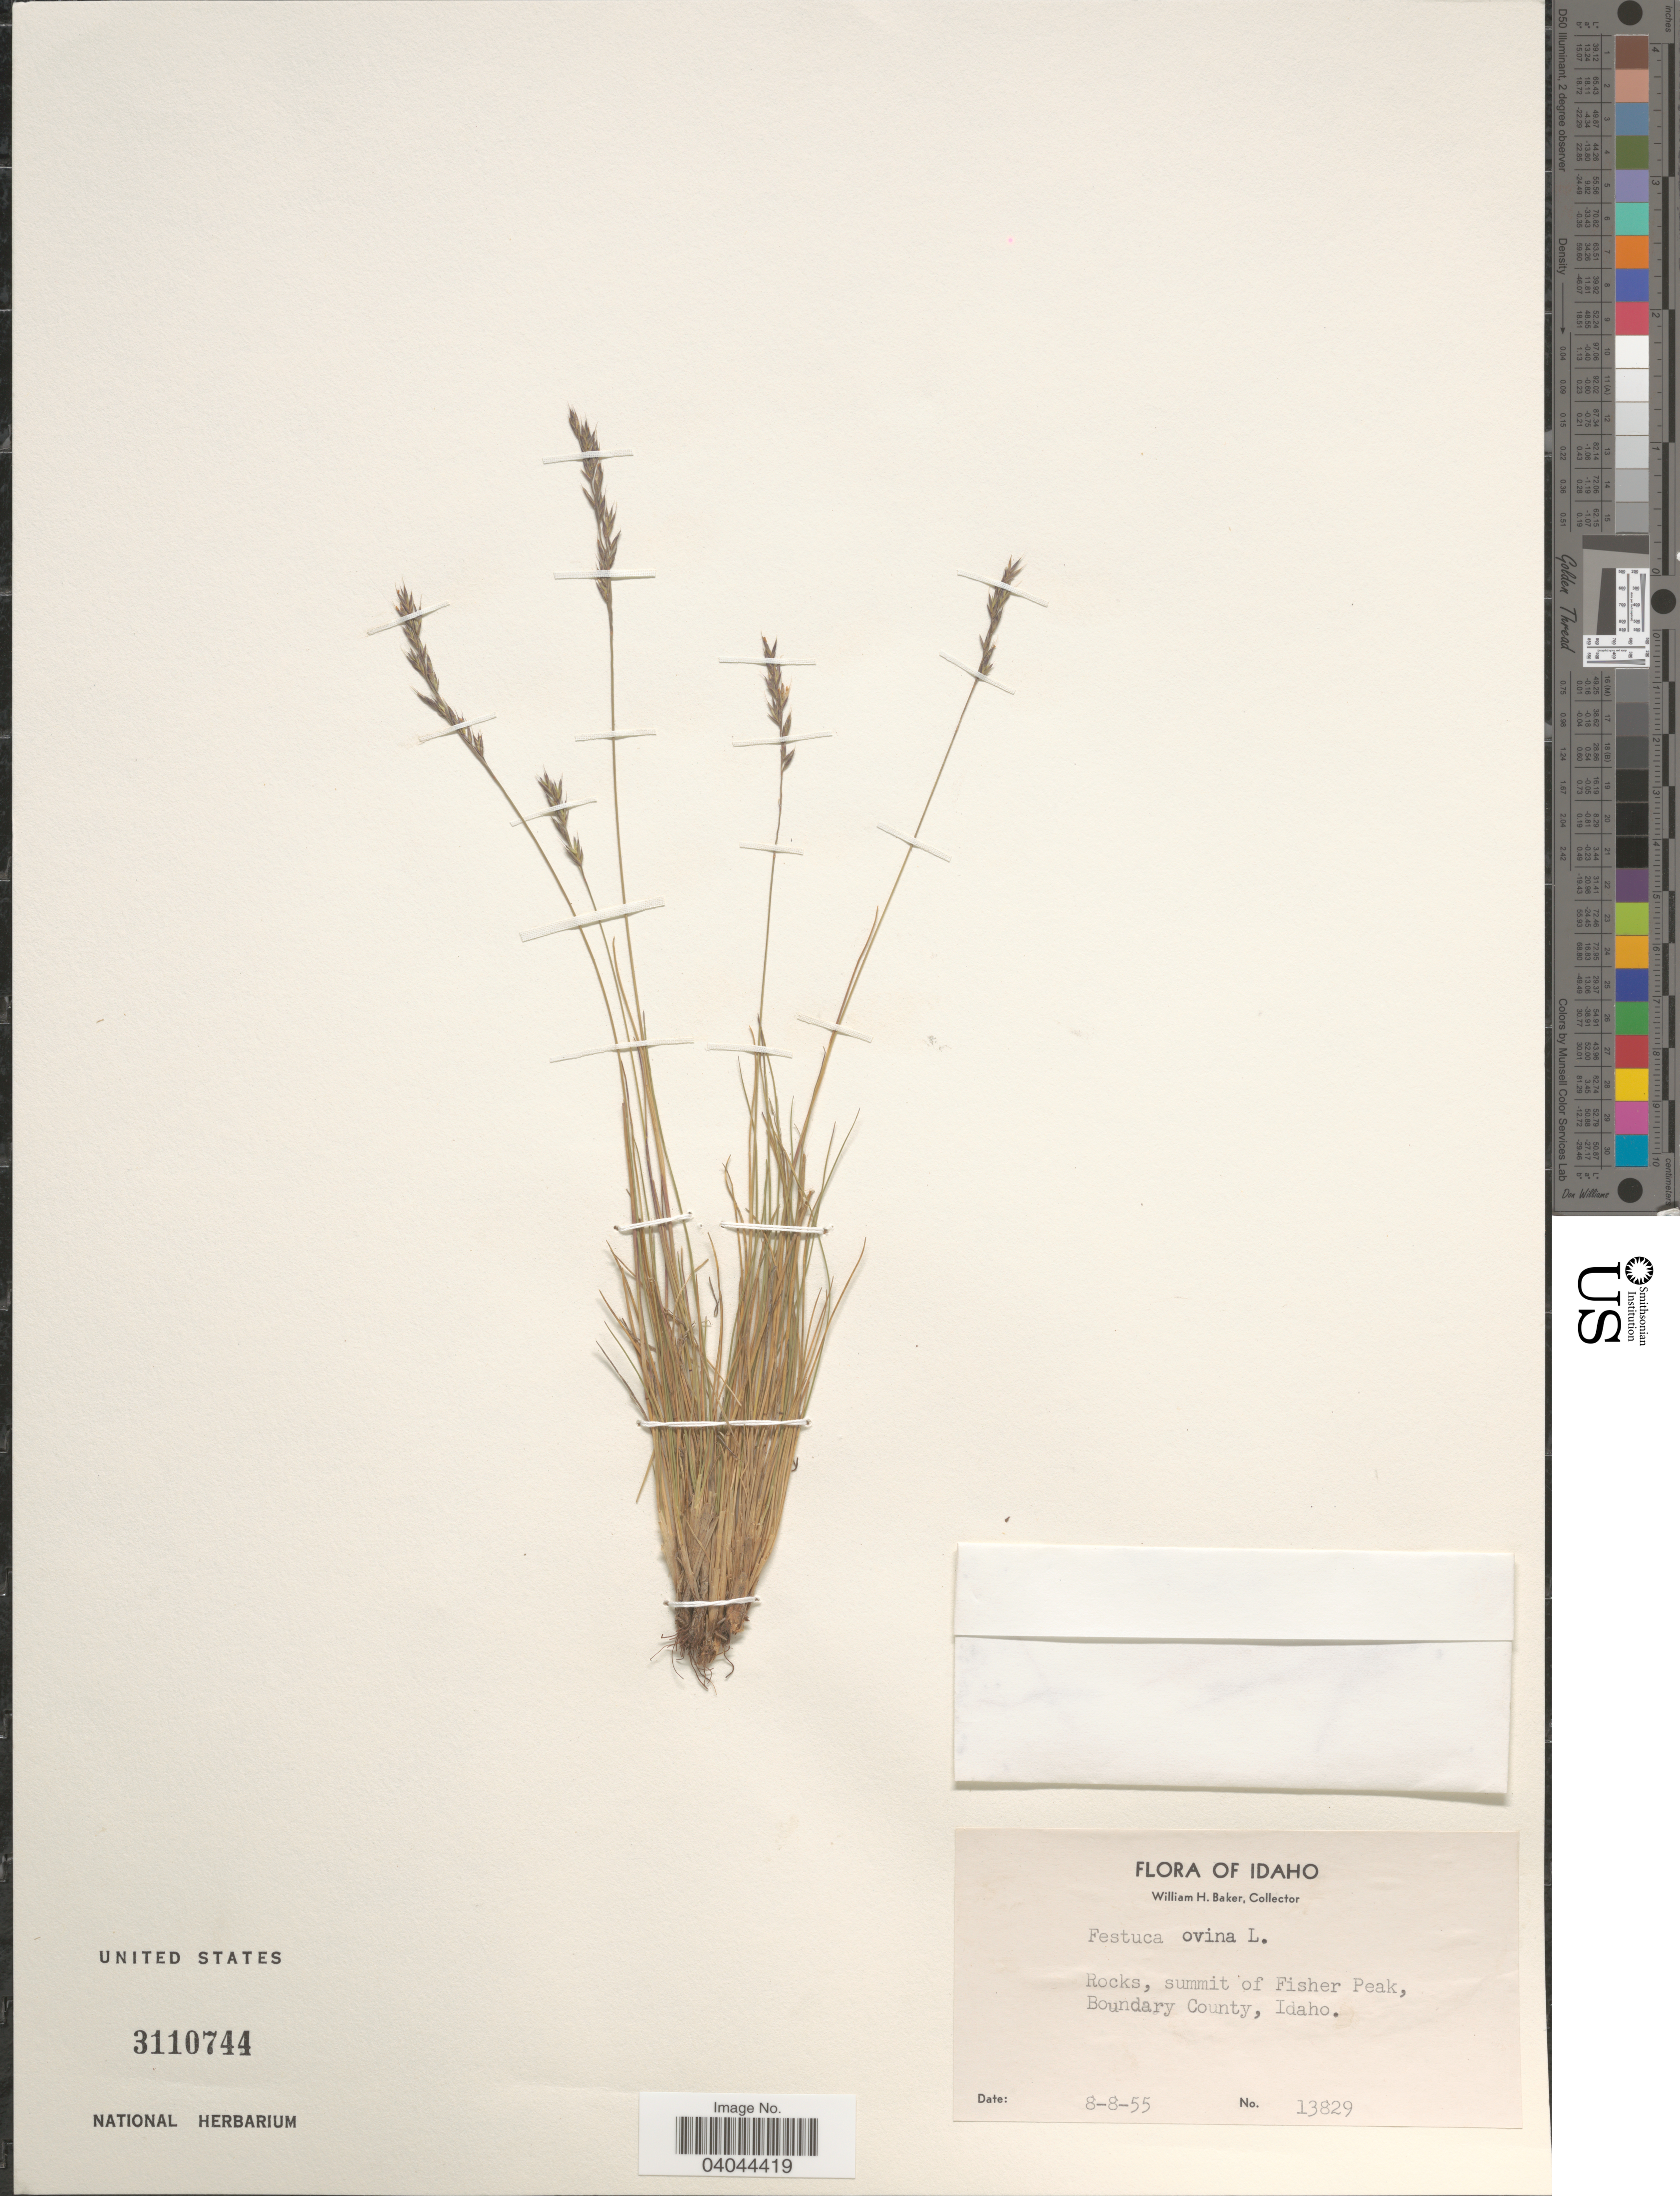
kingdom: Plantae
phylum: Tracheophyta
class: Liliopsida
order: Poales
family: Poaceae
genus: Festuca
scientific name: Festuca ovina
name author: L.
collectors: W. H. Baker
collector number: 13829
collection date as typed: Transcribed d/m/y: 8/8/55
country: United States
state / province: Idaho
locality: Rocks, summit of Fisher Peak, Boundary County.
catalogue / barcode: US 3110744